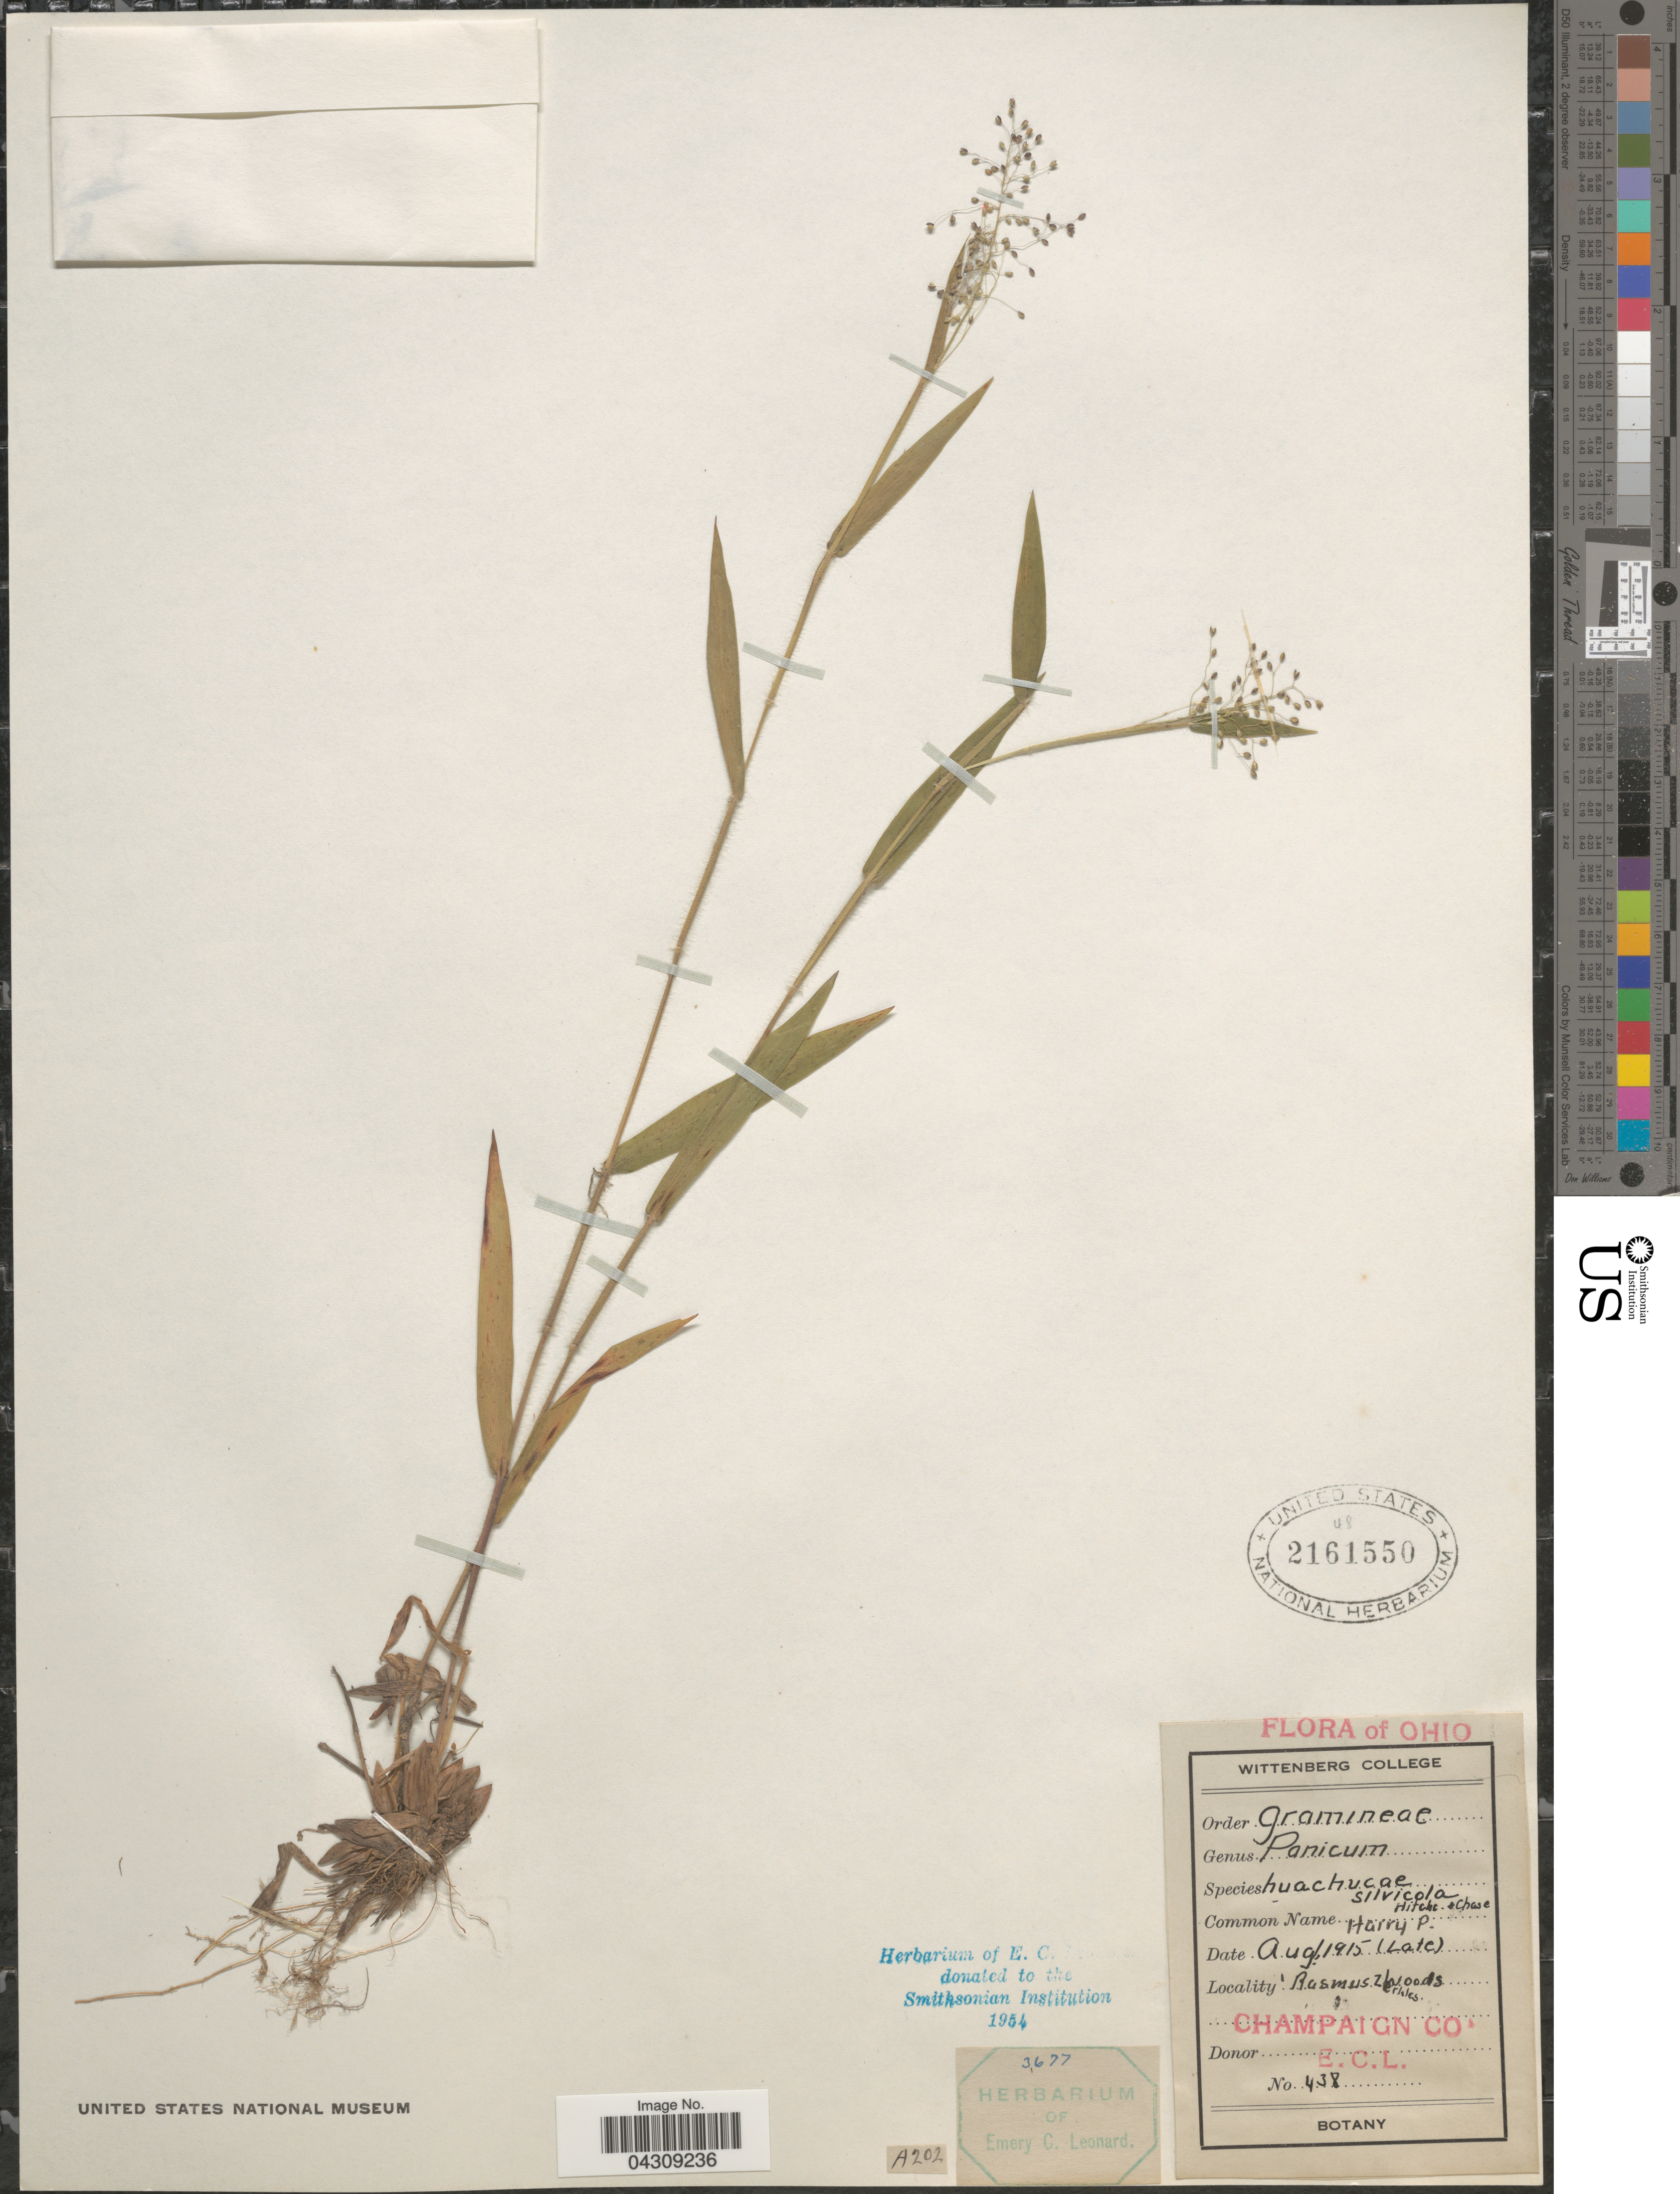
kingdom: Plantae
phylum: Tracheophyta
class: Liliopsida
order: Poales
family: Poaceae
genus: Dichanthelium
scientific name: Dichanthelium acuminatum var. acuminatum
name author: (Sw.) Gould & C.A. Clark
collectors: E. C. Leonard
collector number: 438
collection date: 1915-08-01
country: United States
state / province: Ohio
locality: Rastus Zerkle Woods, Champaign Co.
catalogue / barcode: US 2161550